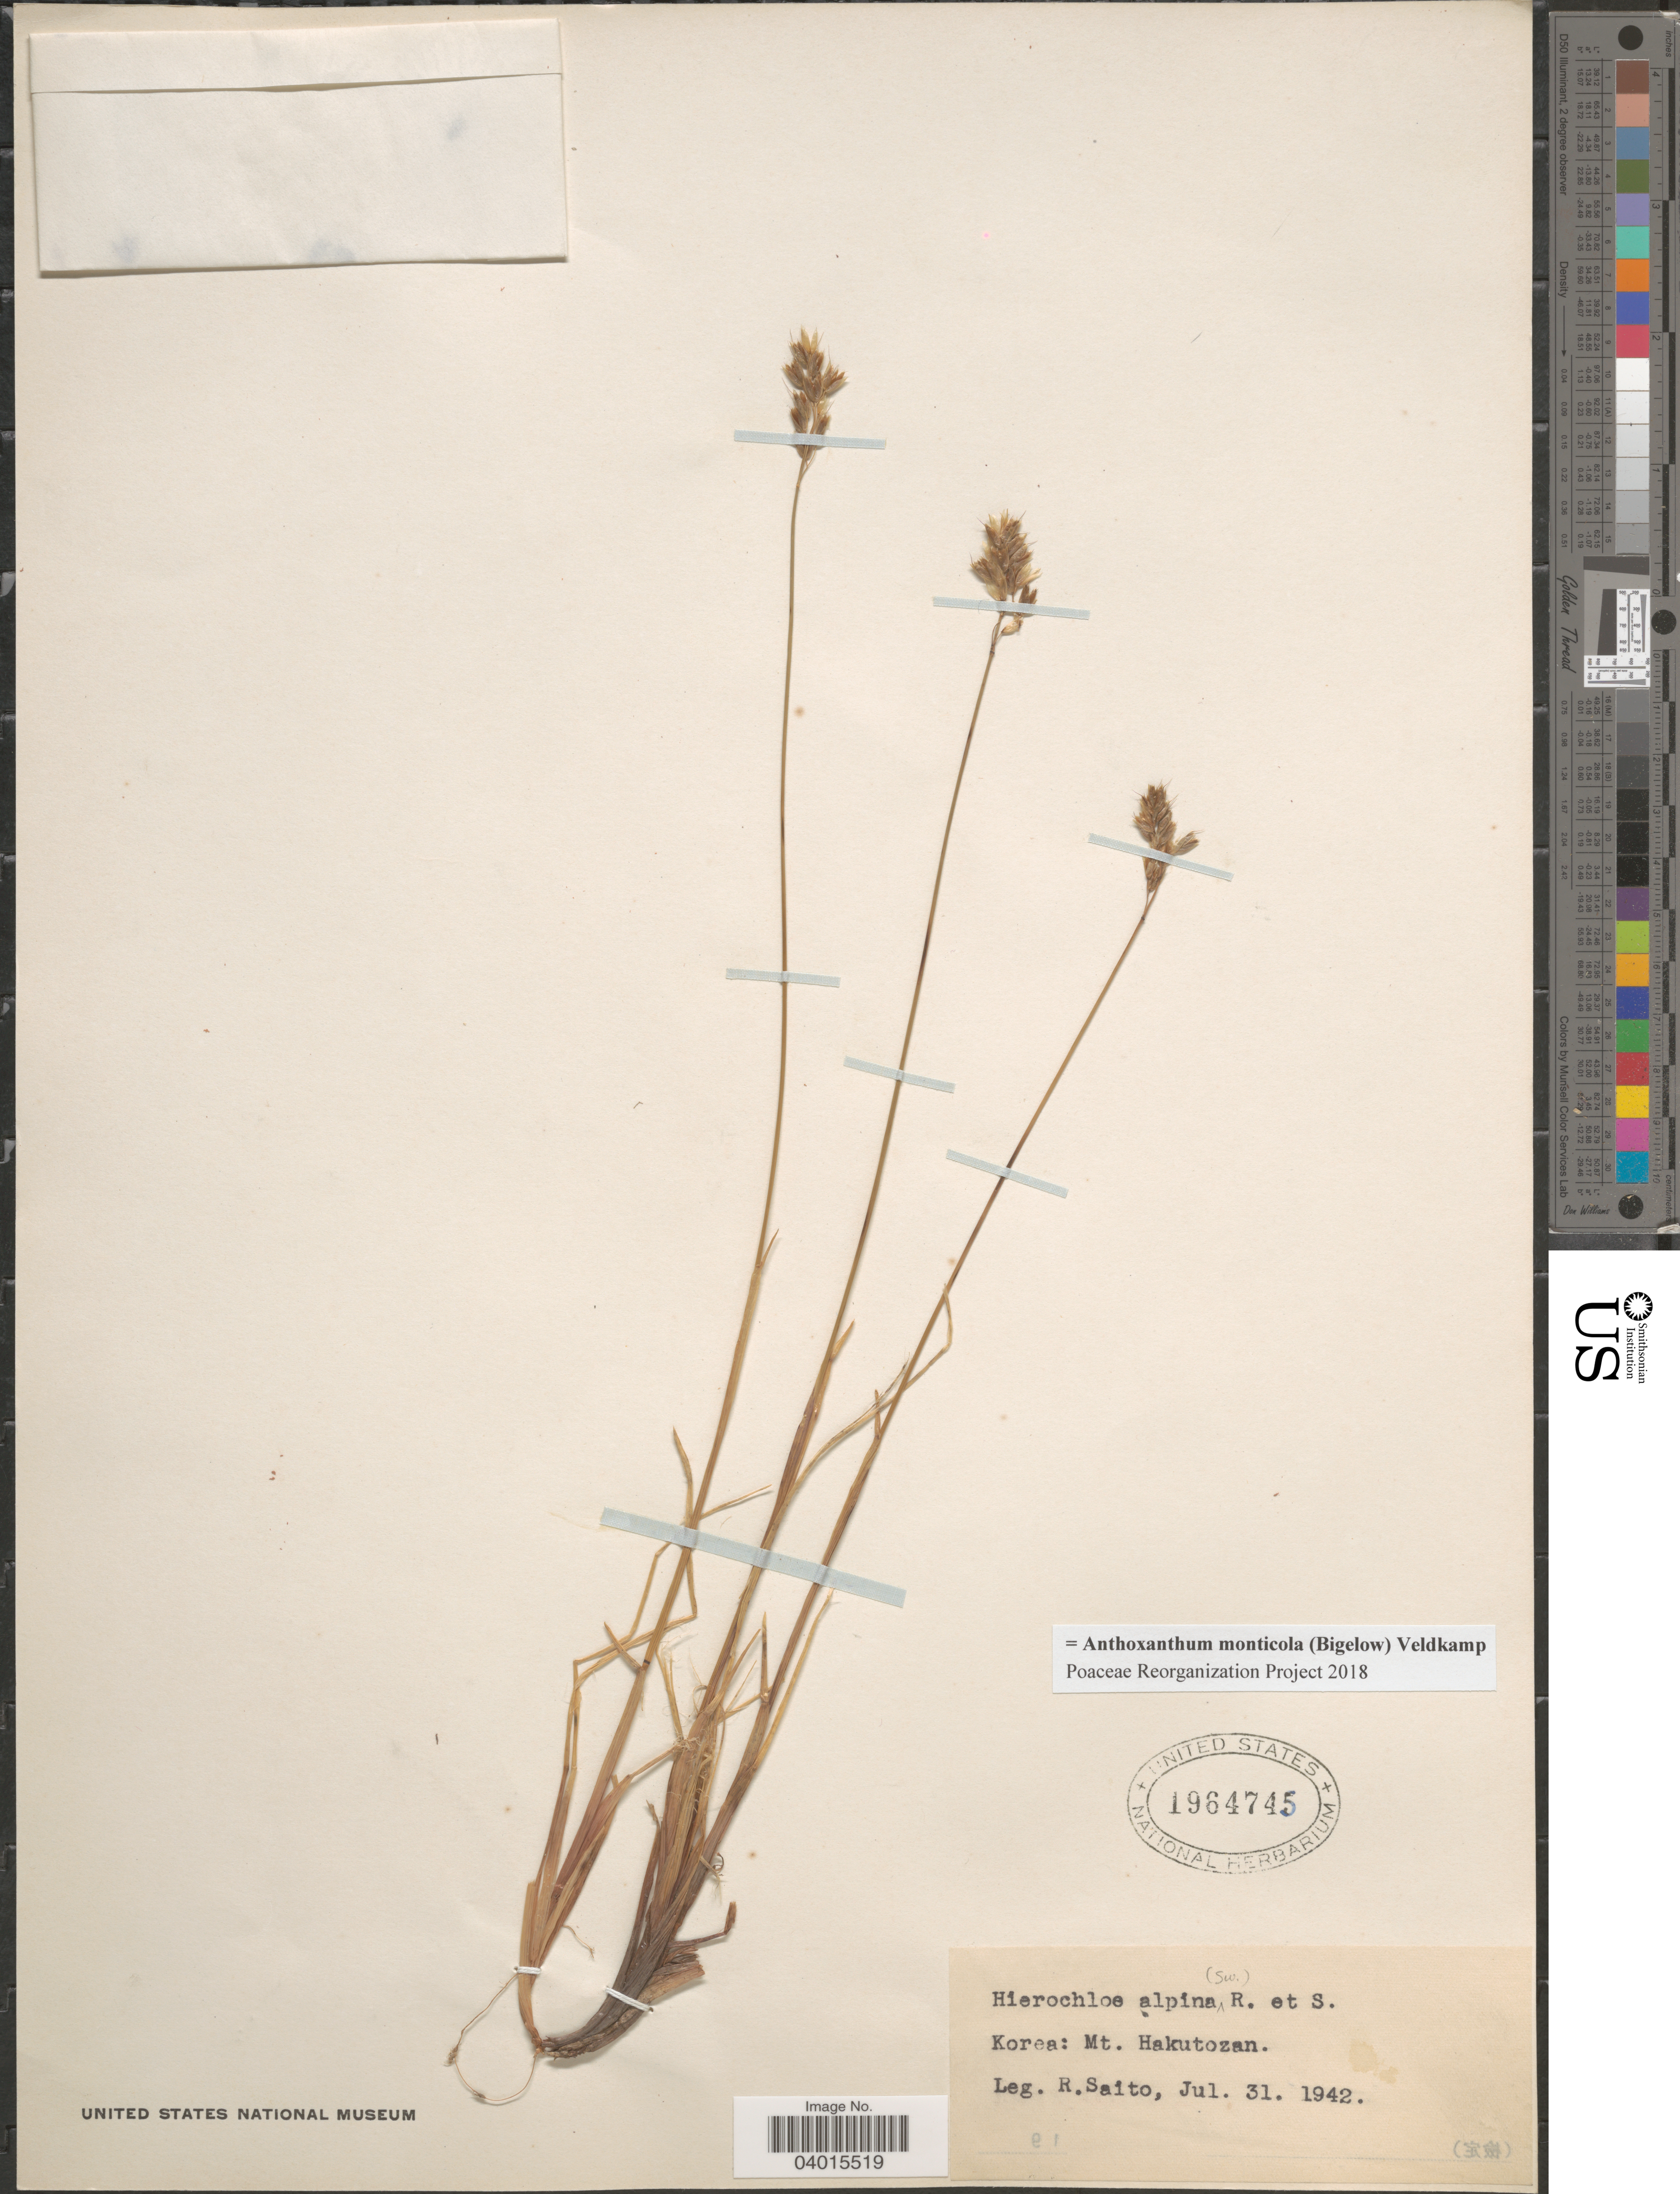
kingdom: Plantae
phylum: Tracheophyta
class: Liliopsida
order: Poales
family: Poaceae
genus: Anthoxanthum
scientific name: Anthoxanthum monticola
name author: (Bigelow) Veldkamp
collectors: R. Saito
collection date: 1942-07-31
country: North Korea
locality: Mt. Hakutozan.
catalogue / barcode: US 1964745